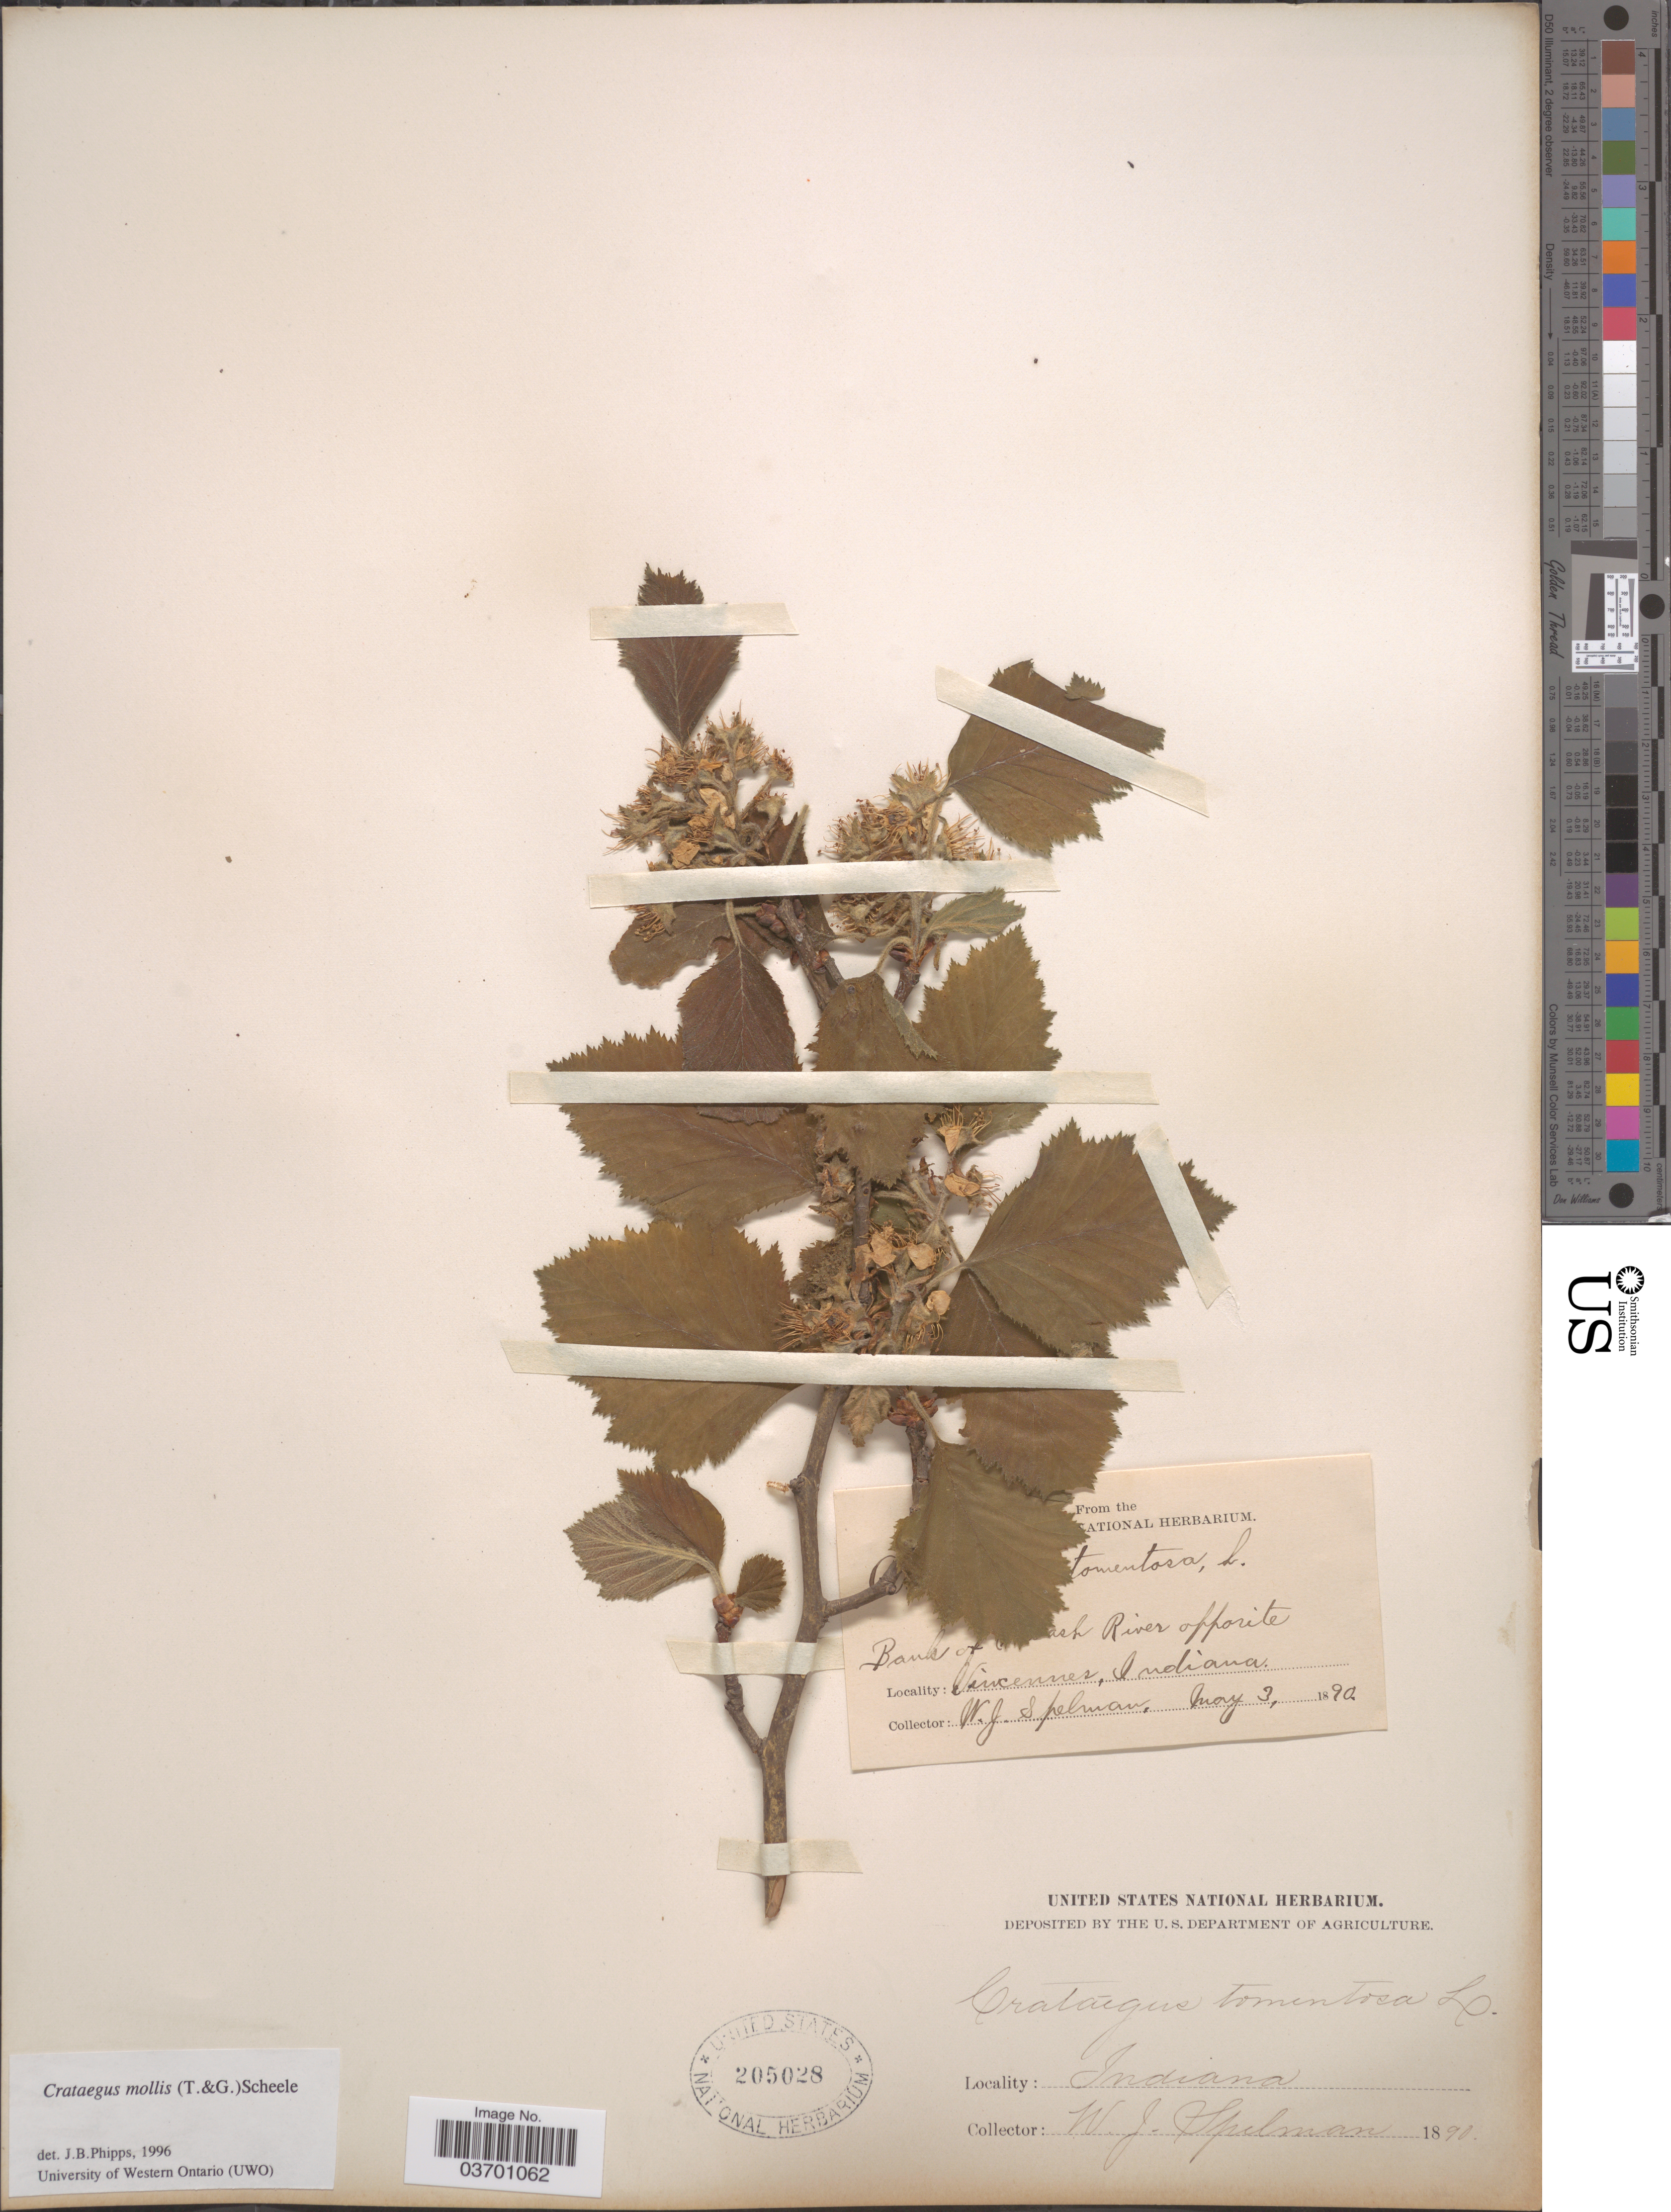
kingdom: Plantae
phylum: Tracheophyta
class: Magnoliopsida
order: Rosales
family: Rosaceae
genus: Crataegus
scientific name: Crataegus mollis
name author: (Torr. & A. Gray) Scheele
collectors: W. Spellman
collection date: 1890-05-03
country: United States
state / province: Indiana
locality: Bank of [illegible text]ash River opposite Vincennes.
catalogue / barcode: US 205028